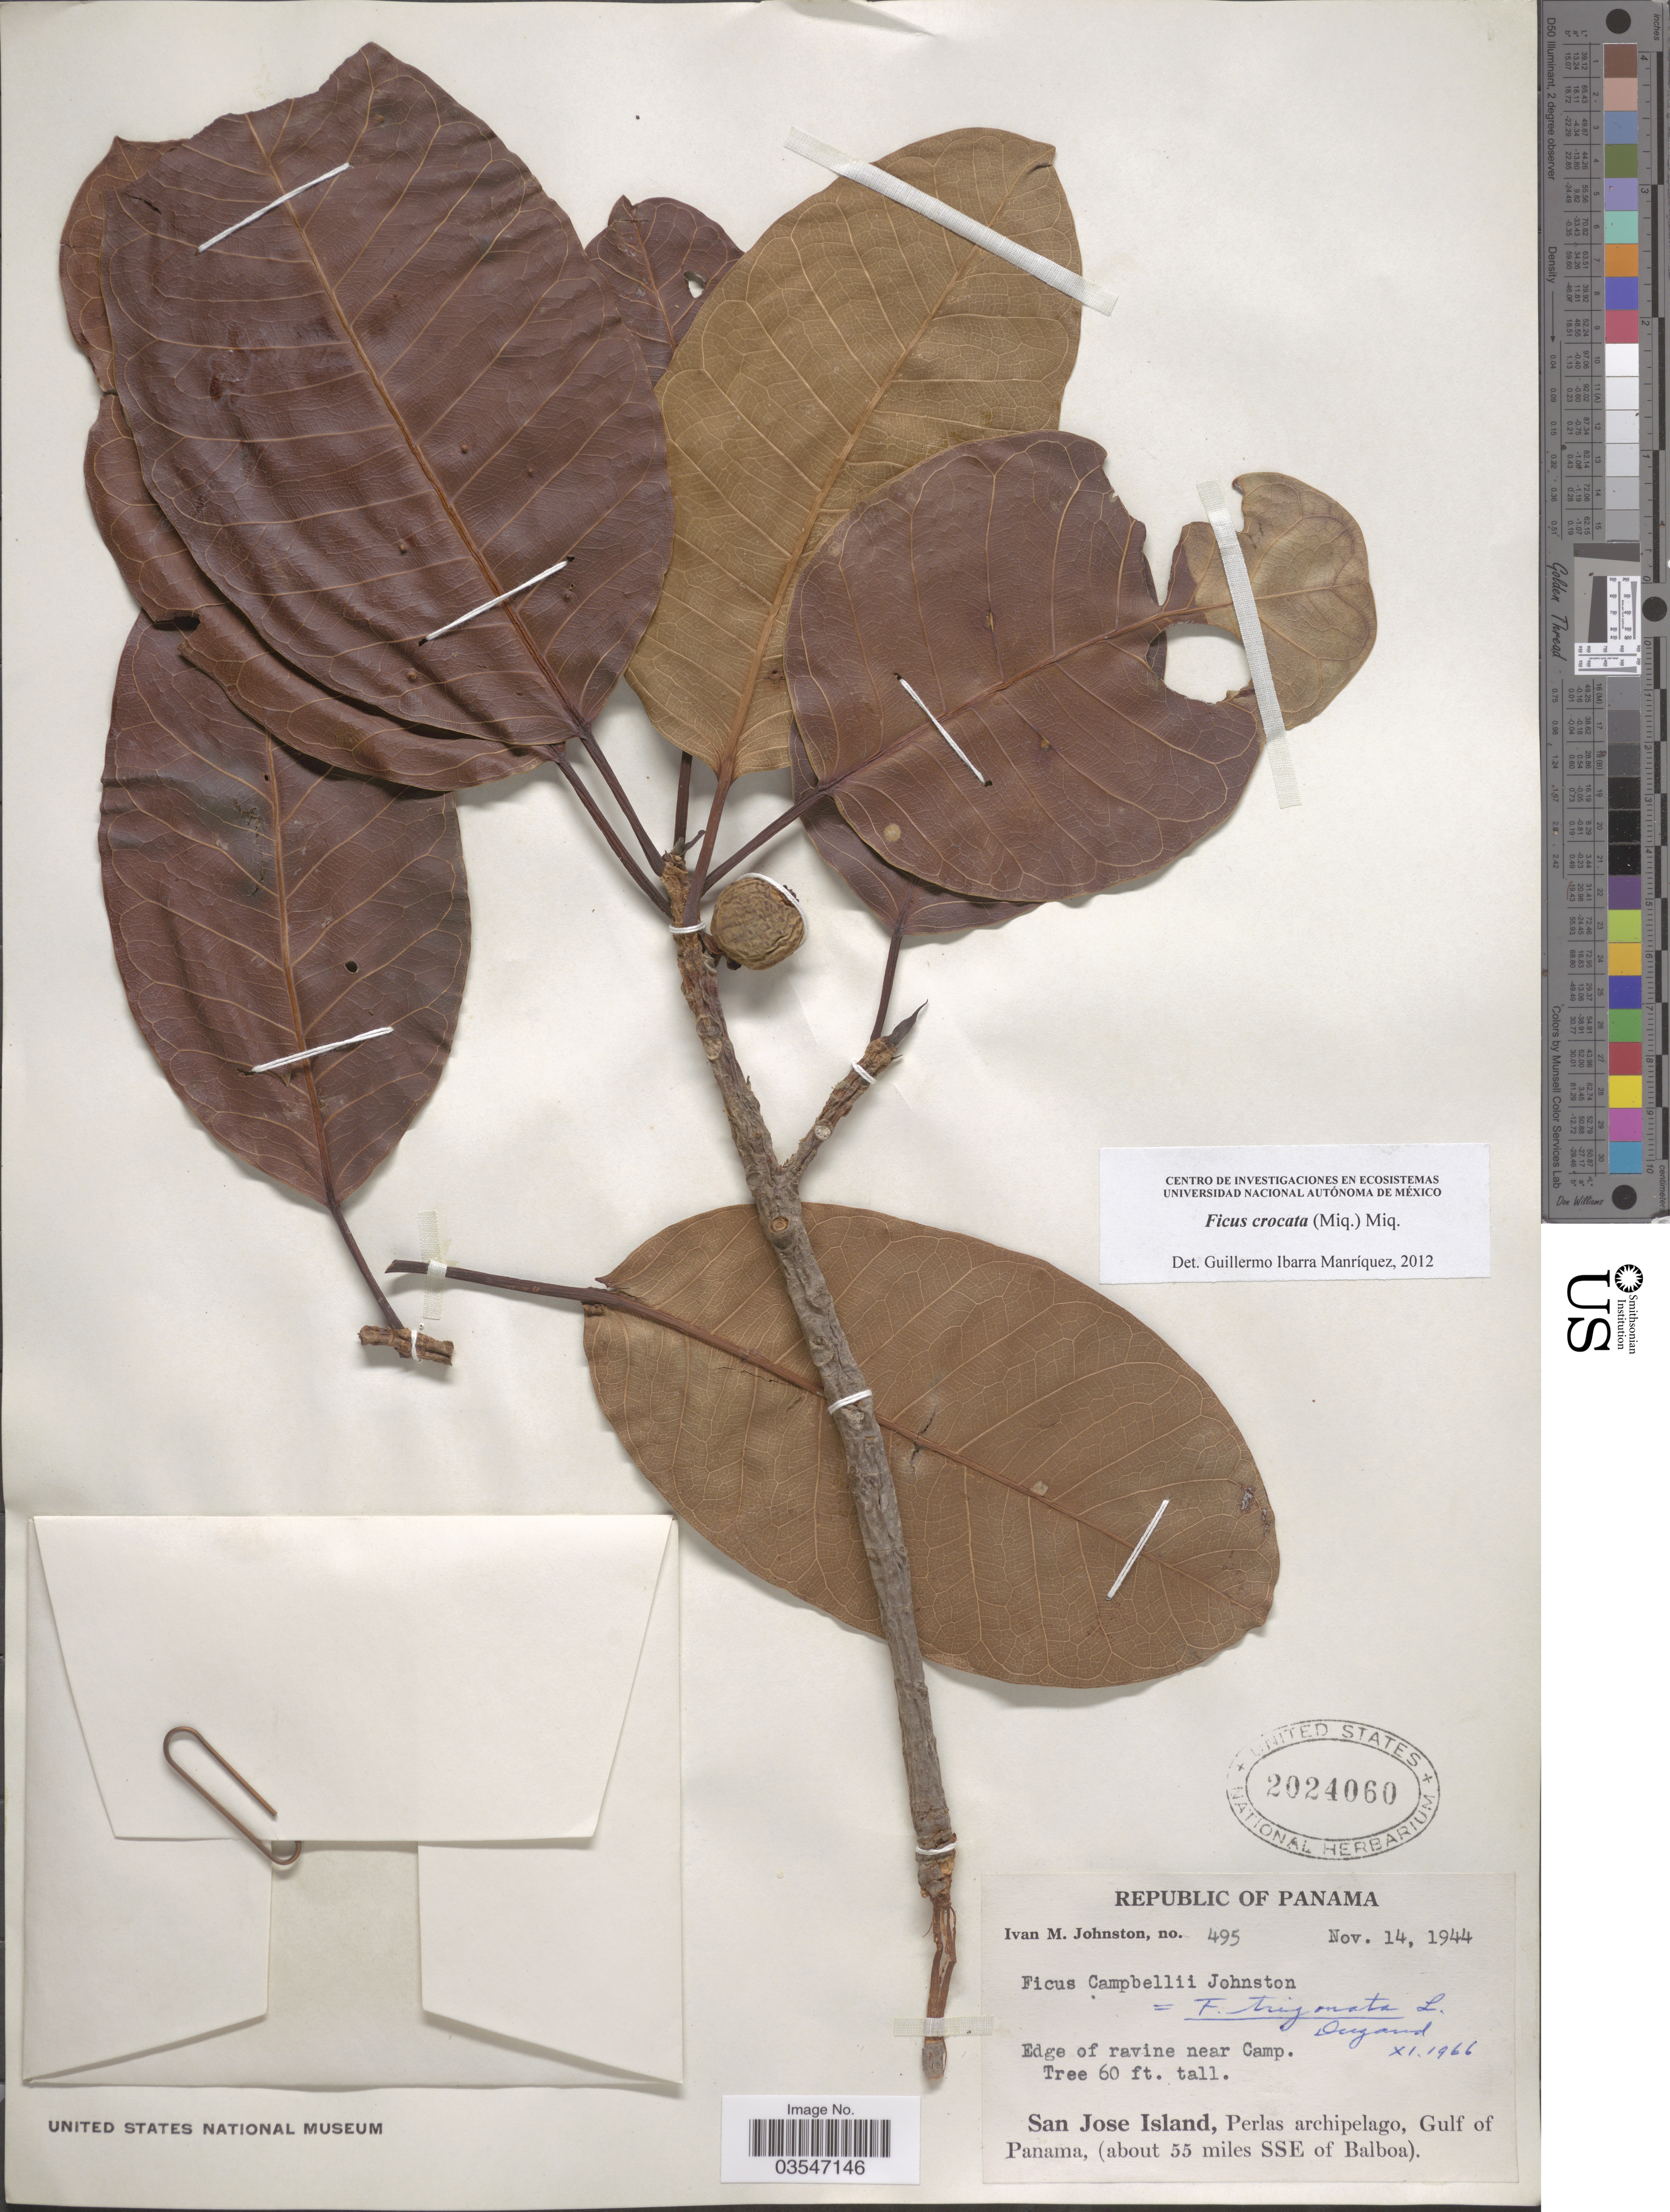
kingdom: Plantae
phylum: Tracheophyta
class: Magnoliopsida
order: Rosales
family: Moraceae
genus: Ficus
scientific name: Ficus crocata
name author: (Miq.) Miq.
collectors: I.M. Johnston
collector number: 495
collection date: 1944-11-14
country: Panama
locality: Edge of ravine near Camp. San Jose Island, Perlas archipelago, Gulf of Panama, (about 55 miles SSE of Balboa).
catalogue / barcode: US 2024060